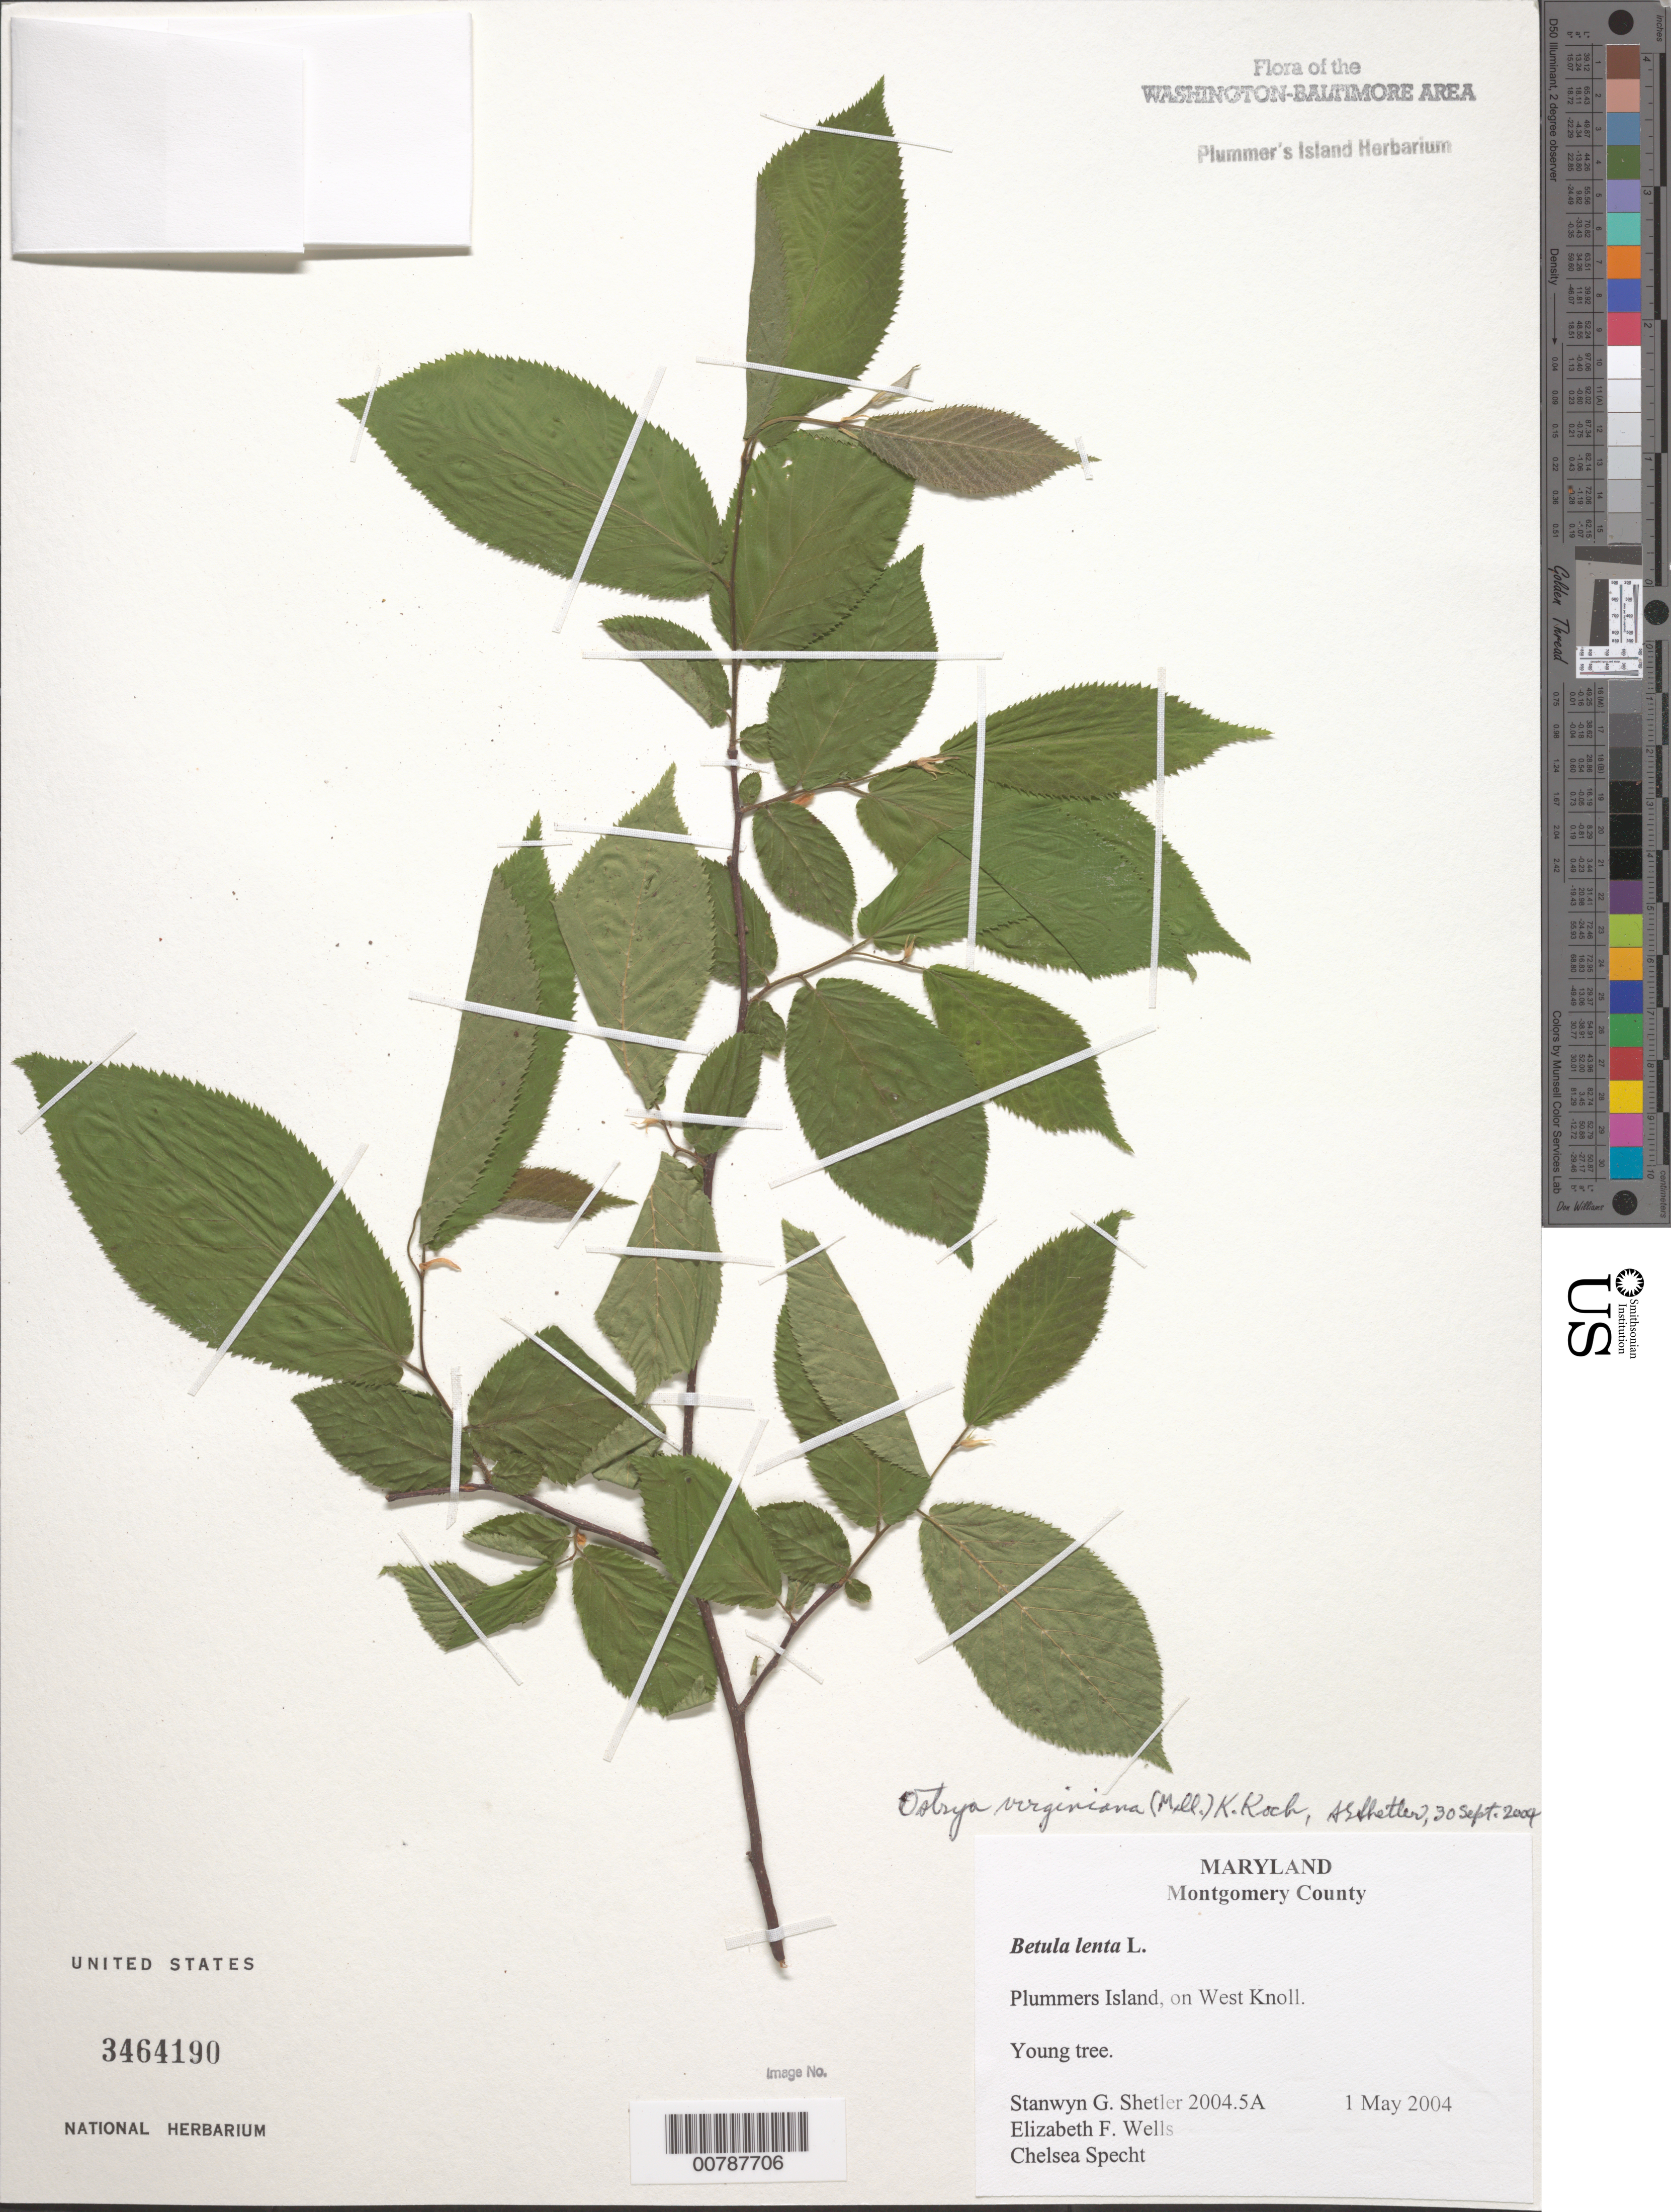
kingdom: Plantae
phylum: Tracheophyta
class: Magnoliopsida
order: Fagales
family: Betulaceae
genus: Ostrya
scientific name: Ostrya virginiana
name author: (Mill.) K. Koch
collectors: S. Shetler, E. F. Wells & C. D. Specht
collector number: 2004.5A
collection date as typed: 1 May 2004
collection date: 2004-05-01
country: United States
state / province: Maryland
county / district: Montgomery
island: Plummers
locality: Plummer's Island, on west knoll C. & O. Canal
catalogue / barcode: US 3464190